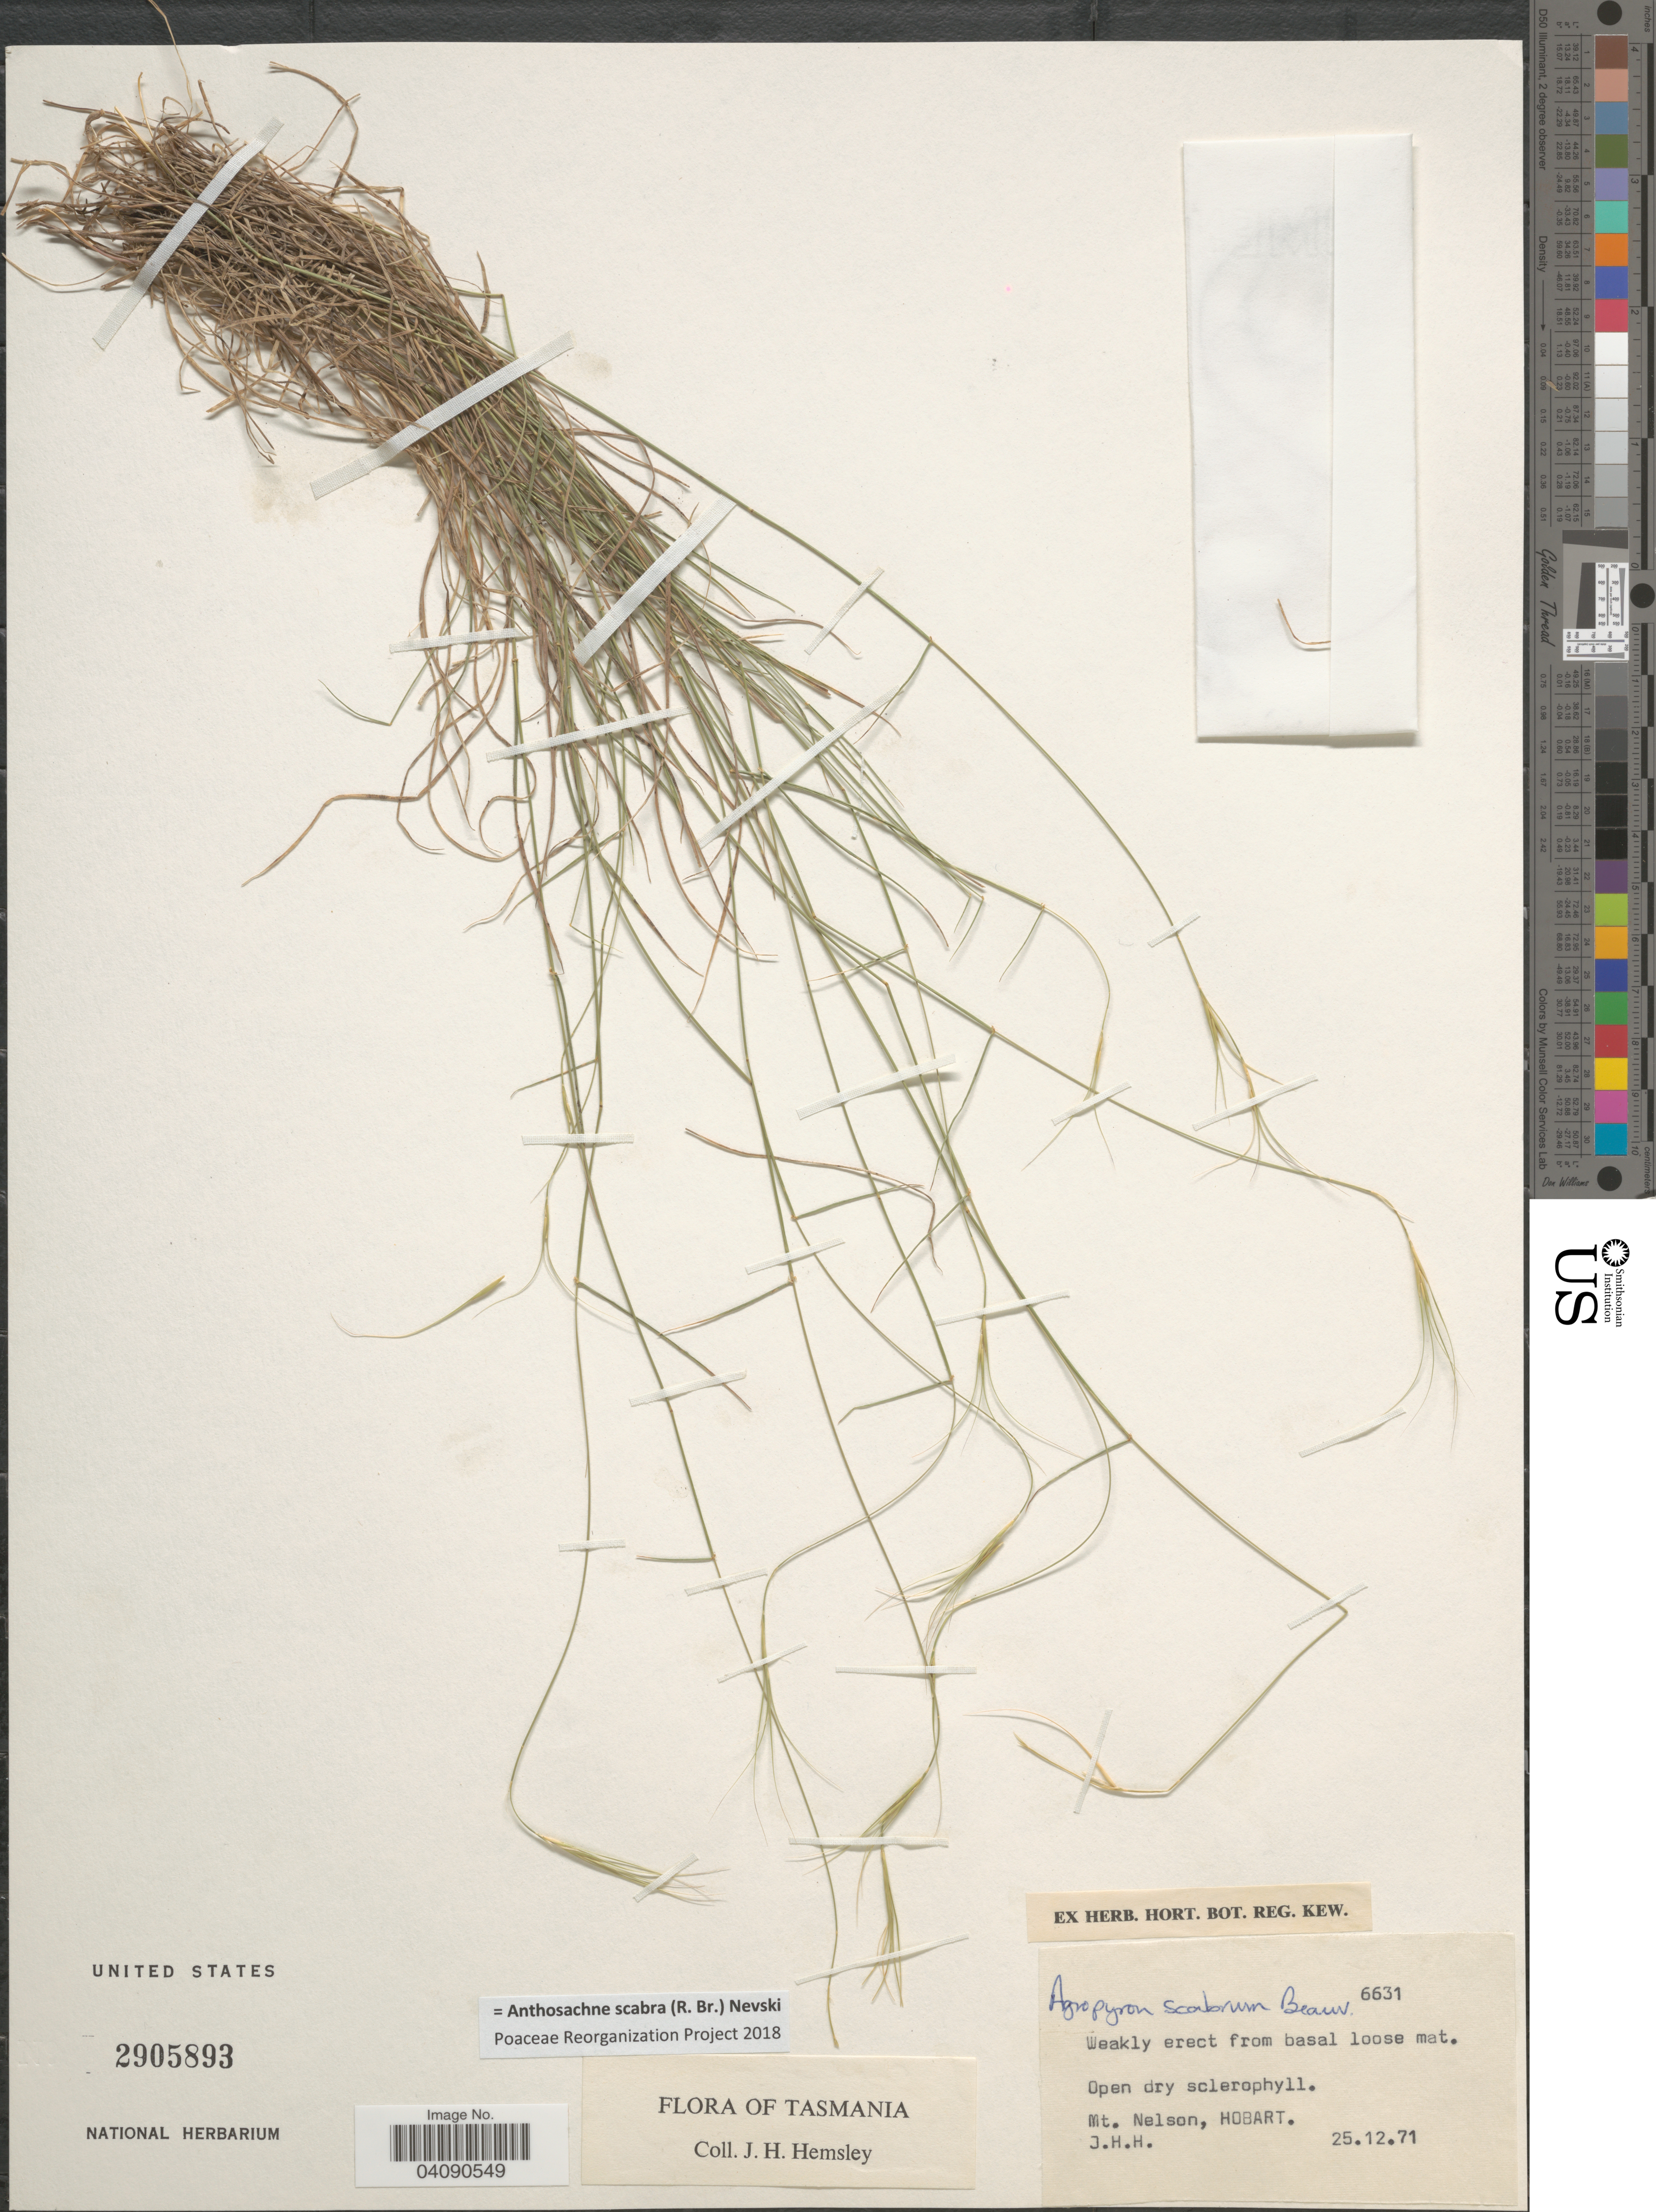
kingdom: Plantae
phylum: Tracheophyta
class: Liliopsida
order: Poales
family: Poaceae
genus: Anthosachne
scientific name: Anthosachne scabra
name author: (R. Br.) Nevski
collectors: J. H. Hemsley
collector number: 6631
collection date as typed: Transcribed d/m/y: 25/12/71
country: Australia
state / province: Tasmania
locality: Mt. Nelson, Hobart.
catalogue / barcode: US 2905893